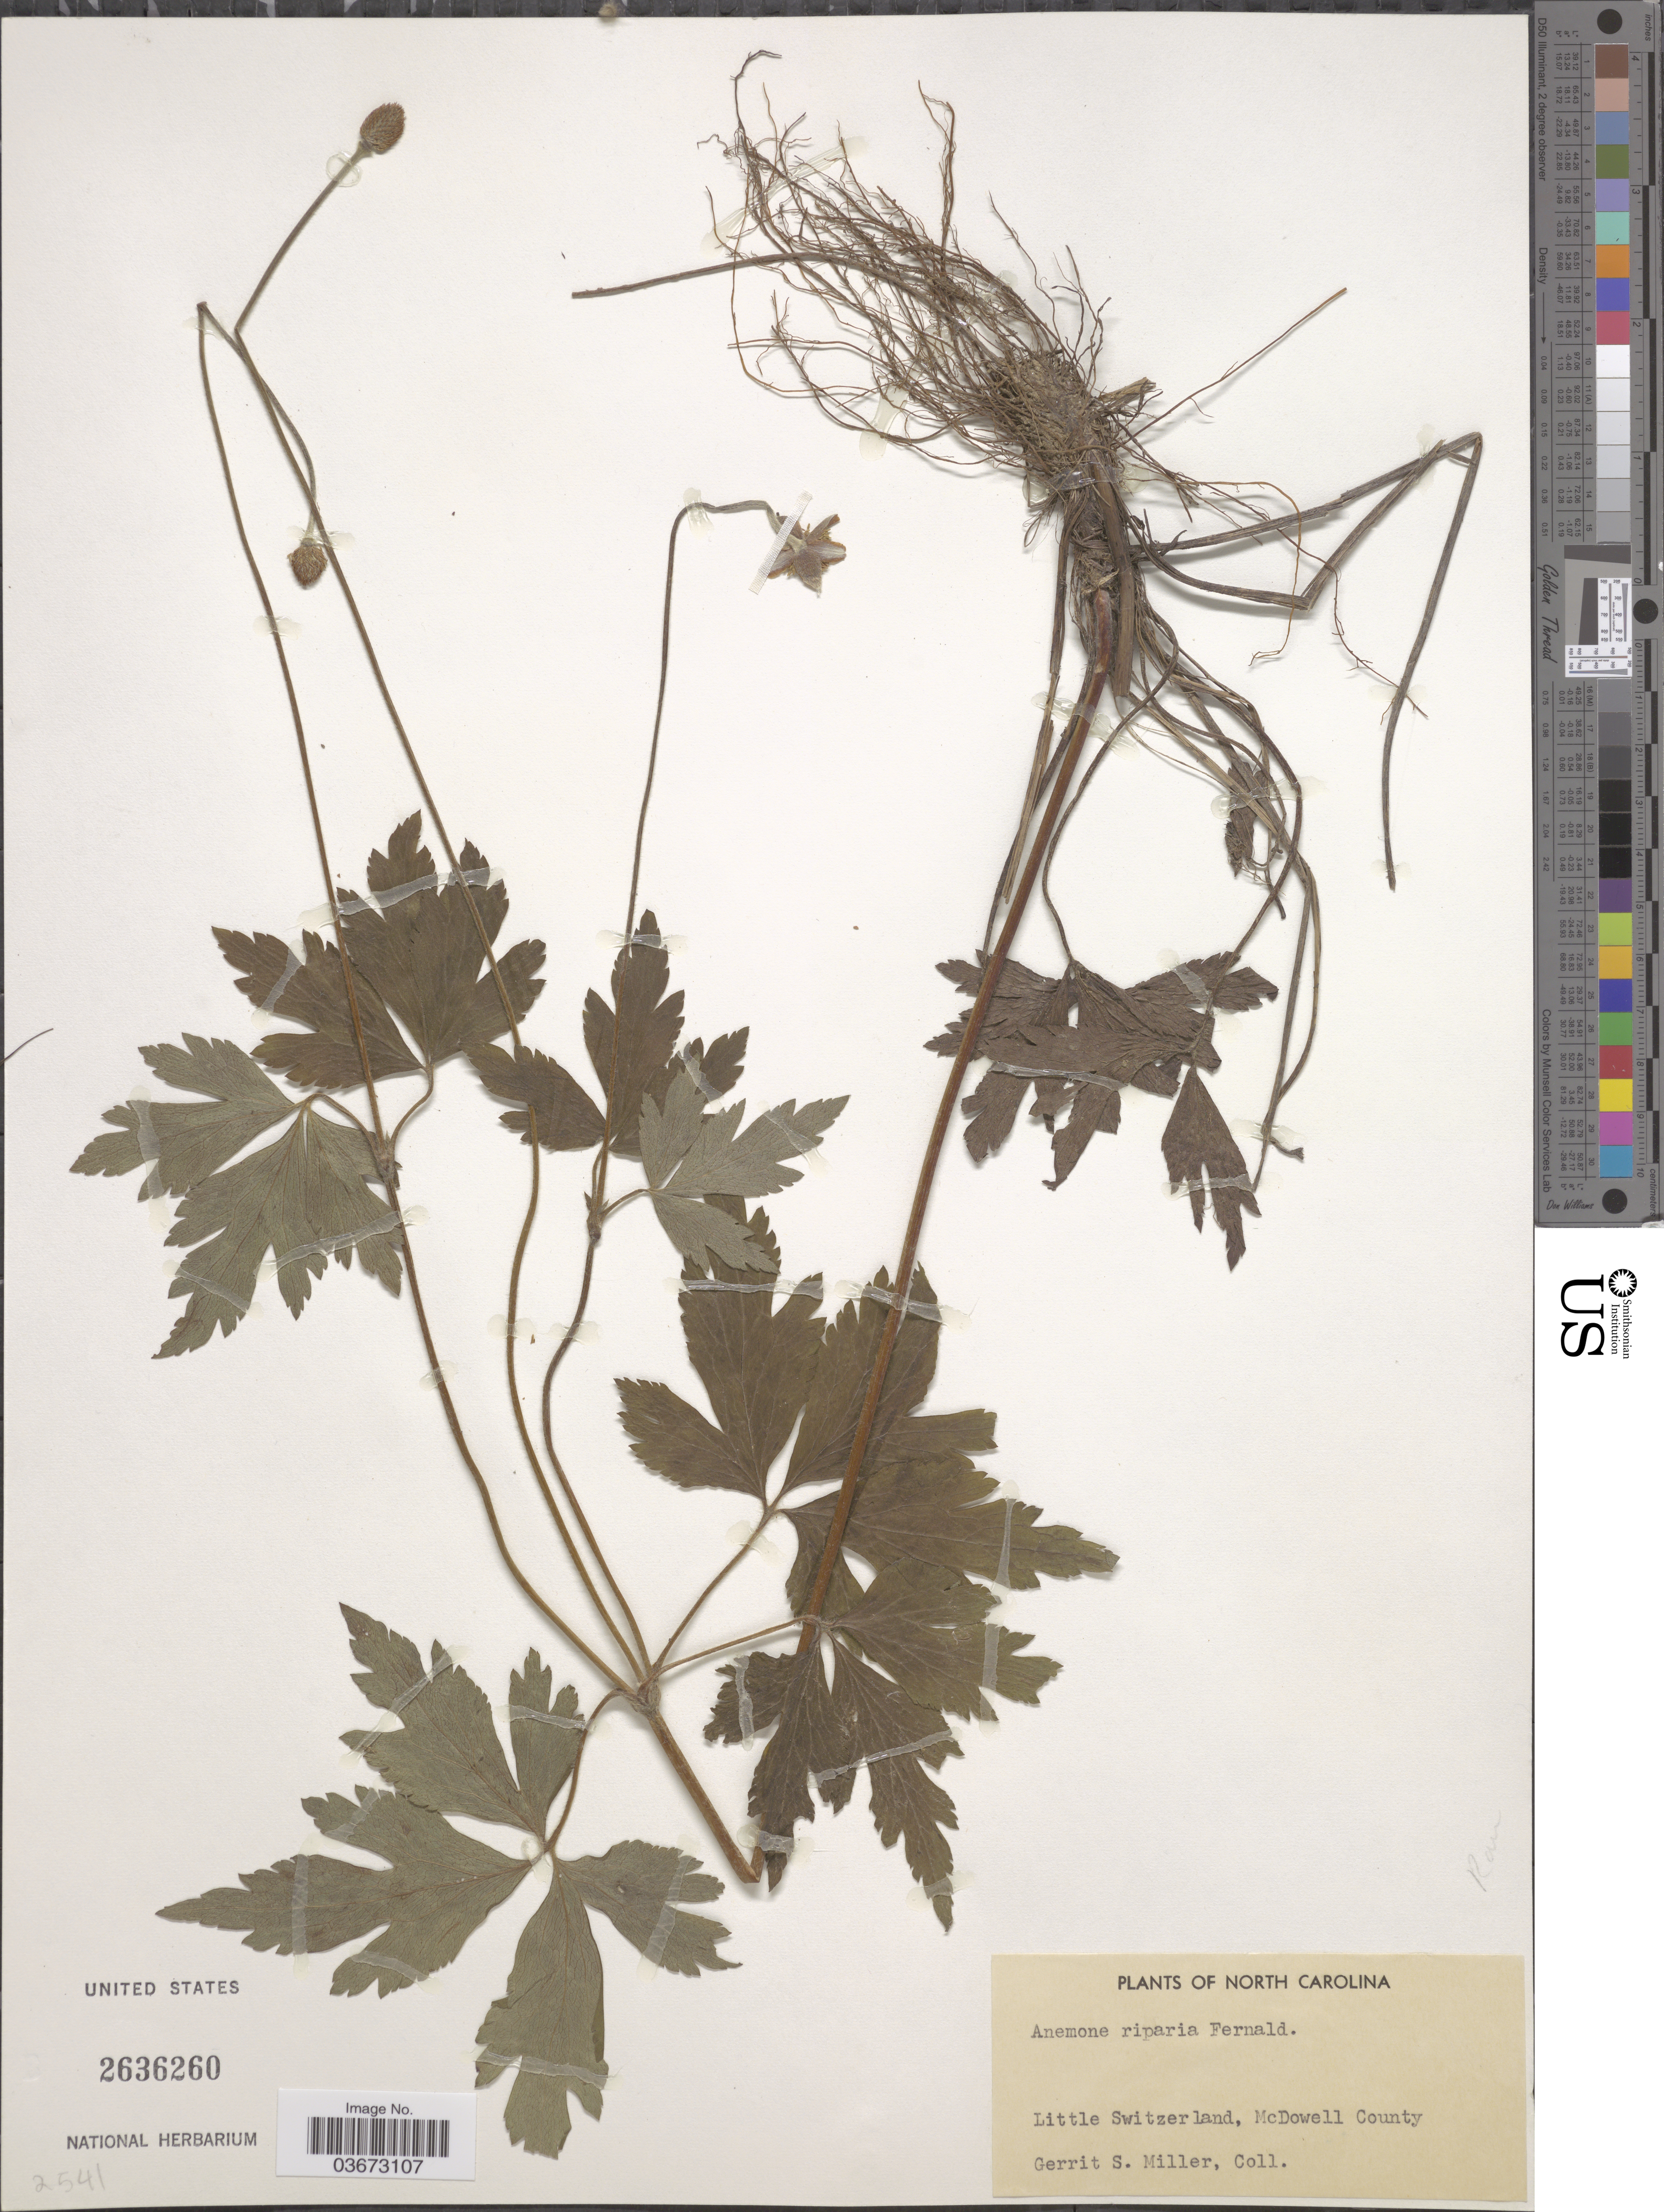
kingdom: Plantae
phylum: Tracheophyta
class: Magnoliopsida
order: Ranunculales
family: Ranunculaceae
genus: Anemone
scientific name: Anemone riparia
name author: Fernald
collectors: G. S. Miller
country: United States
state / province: North Carolina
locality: Little Switzerland, McDowell County.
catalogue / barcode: US 2636260